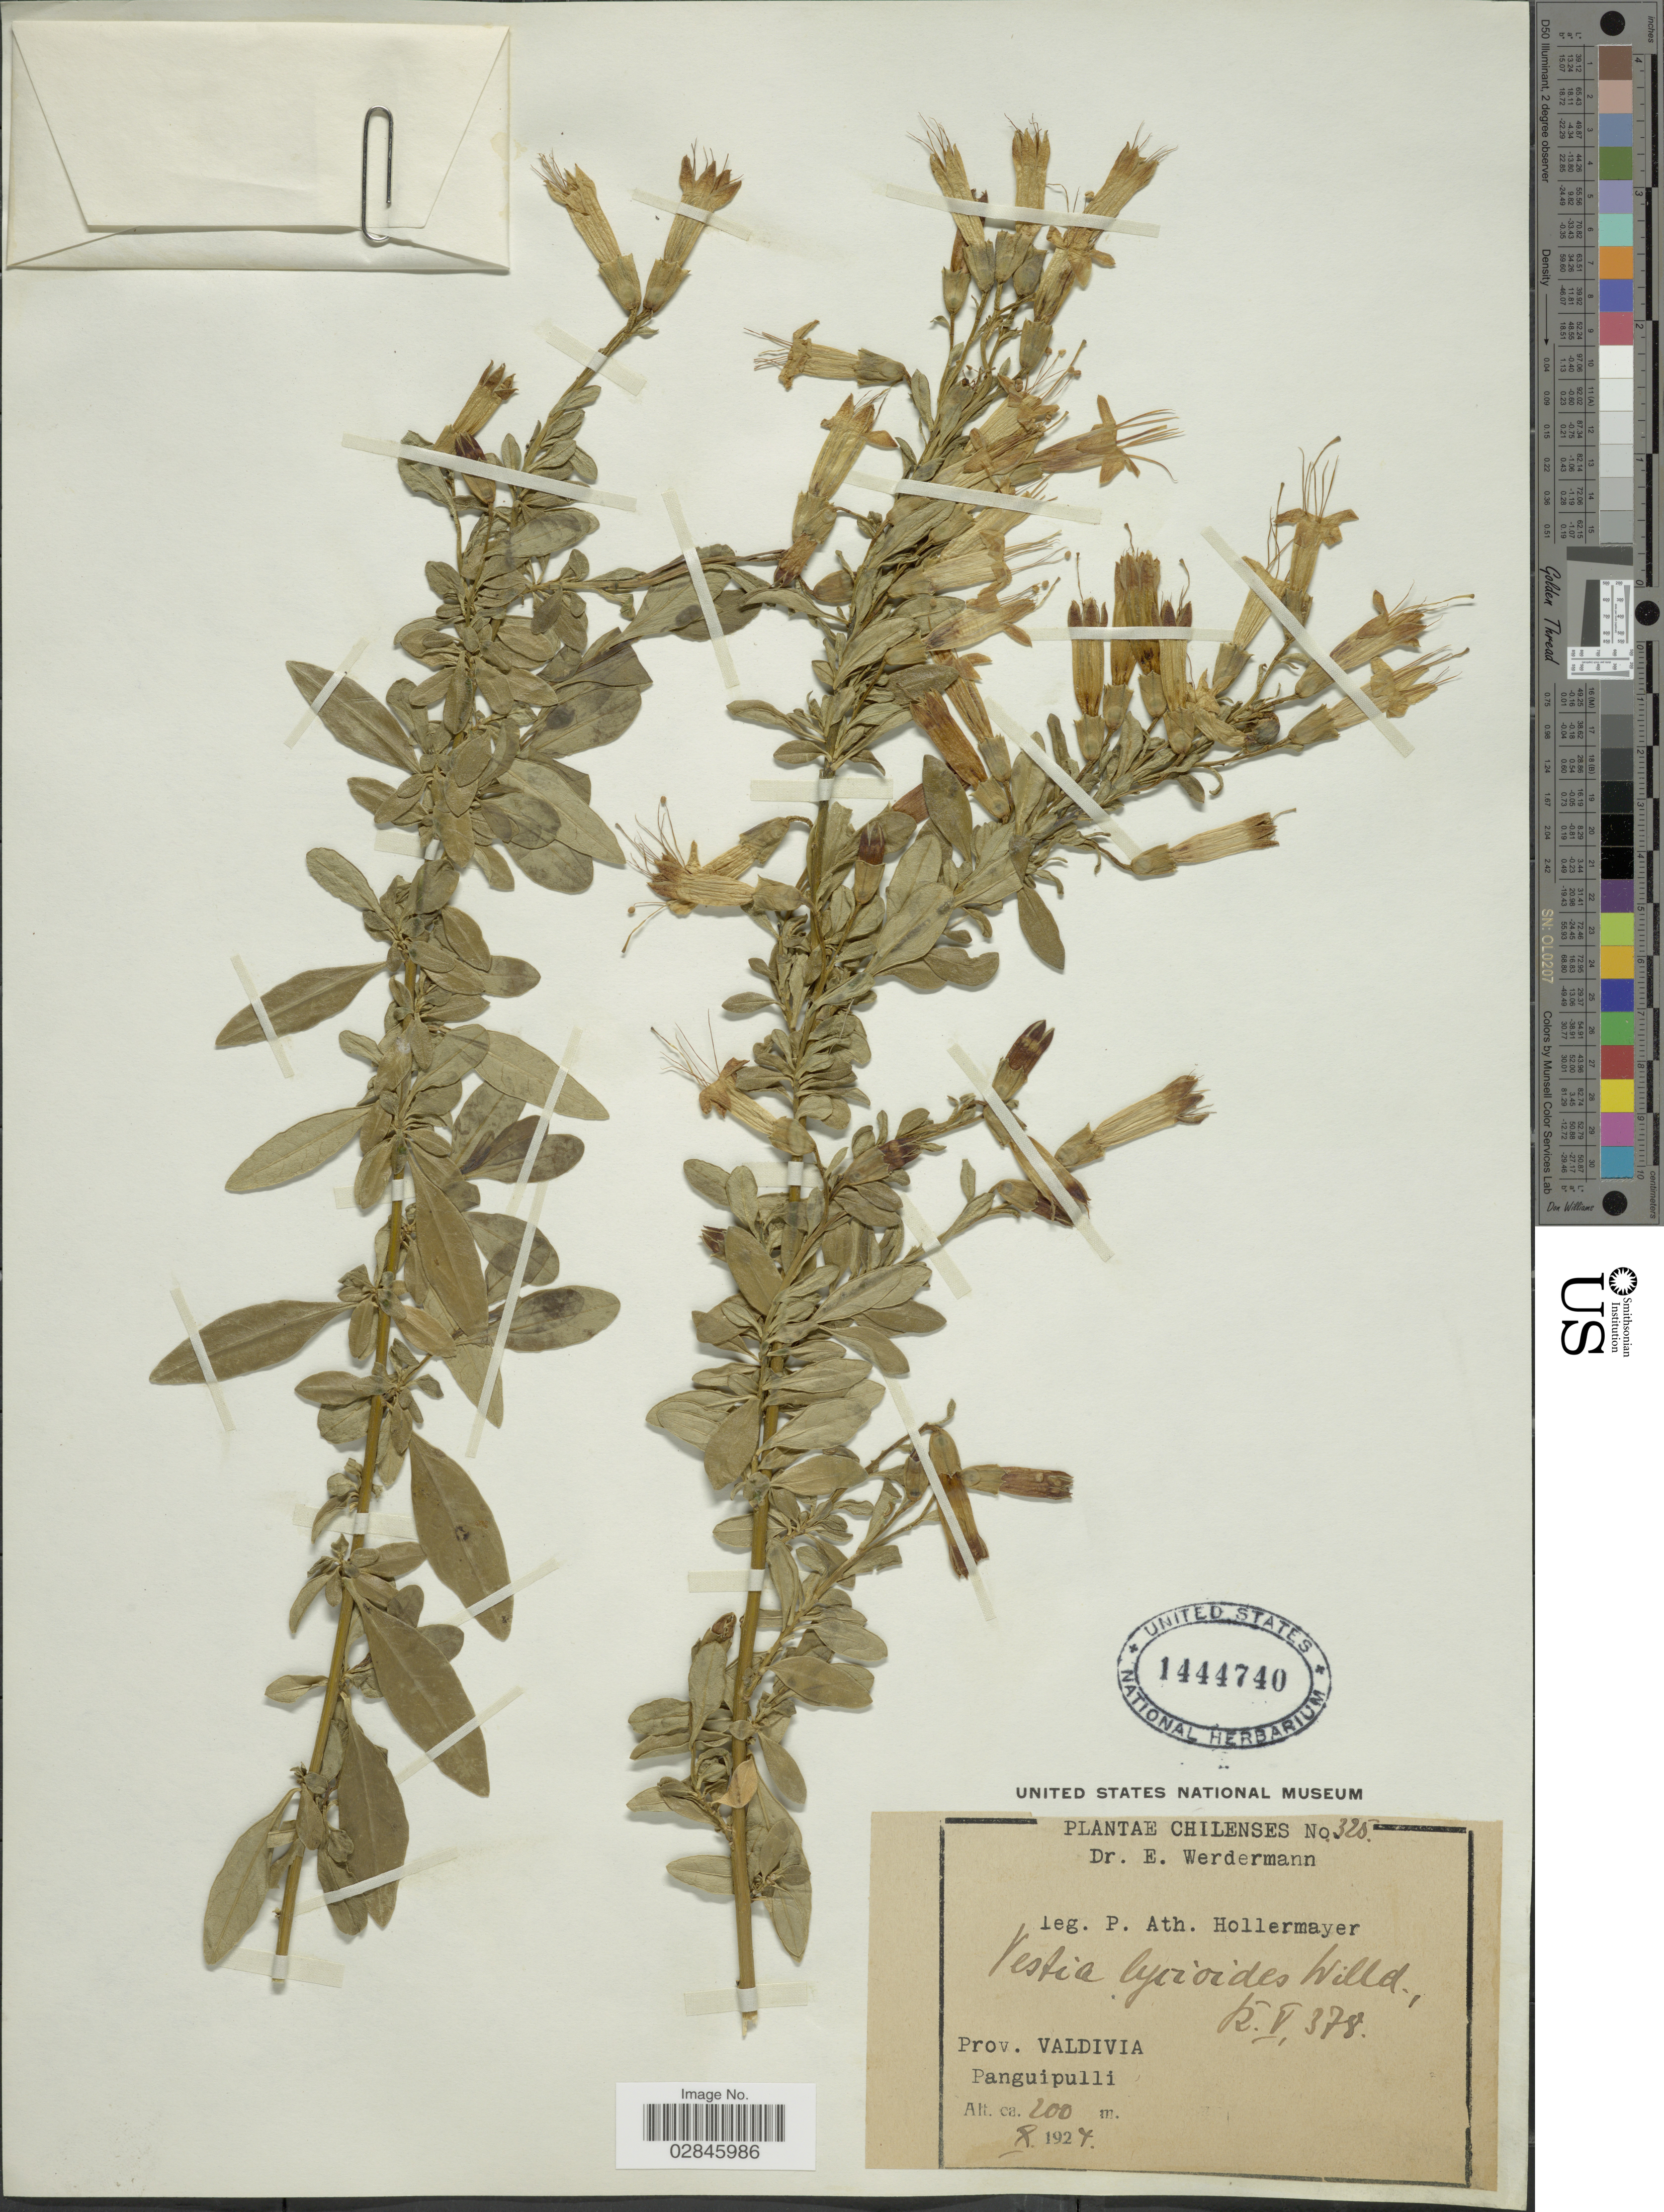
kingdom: Plantae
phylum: Tracheophyta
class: Magnoliopsida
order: Solanales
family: Solanaceae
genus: Vestia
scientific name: Vestia foetida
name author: Hoffmanns.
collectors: P. Hollermayer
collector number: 325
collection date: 1924-10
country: Chile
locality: Prov. Valdivia, Panguipulli.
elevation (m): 200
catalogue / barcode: US 1444740